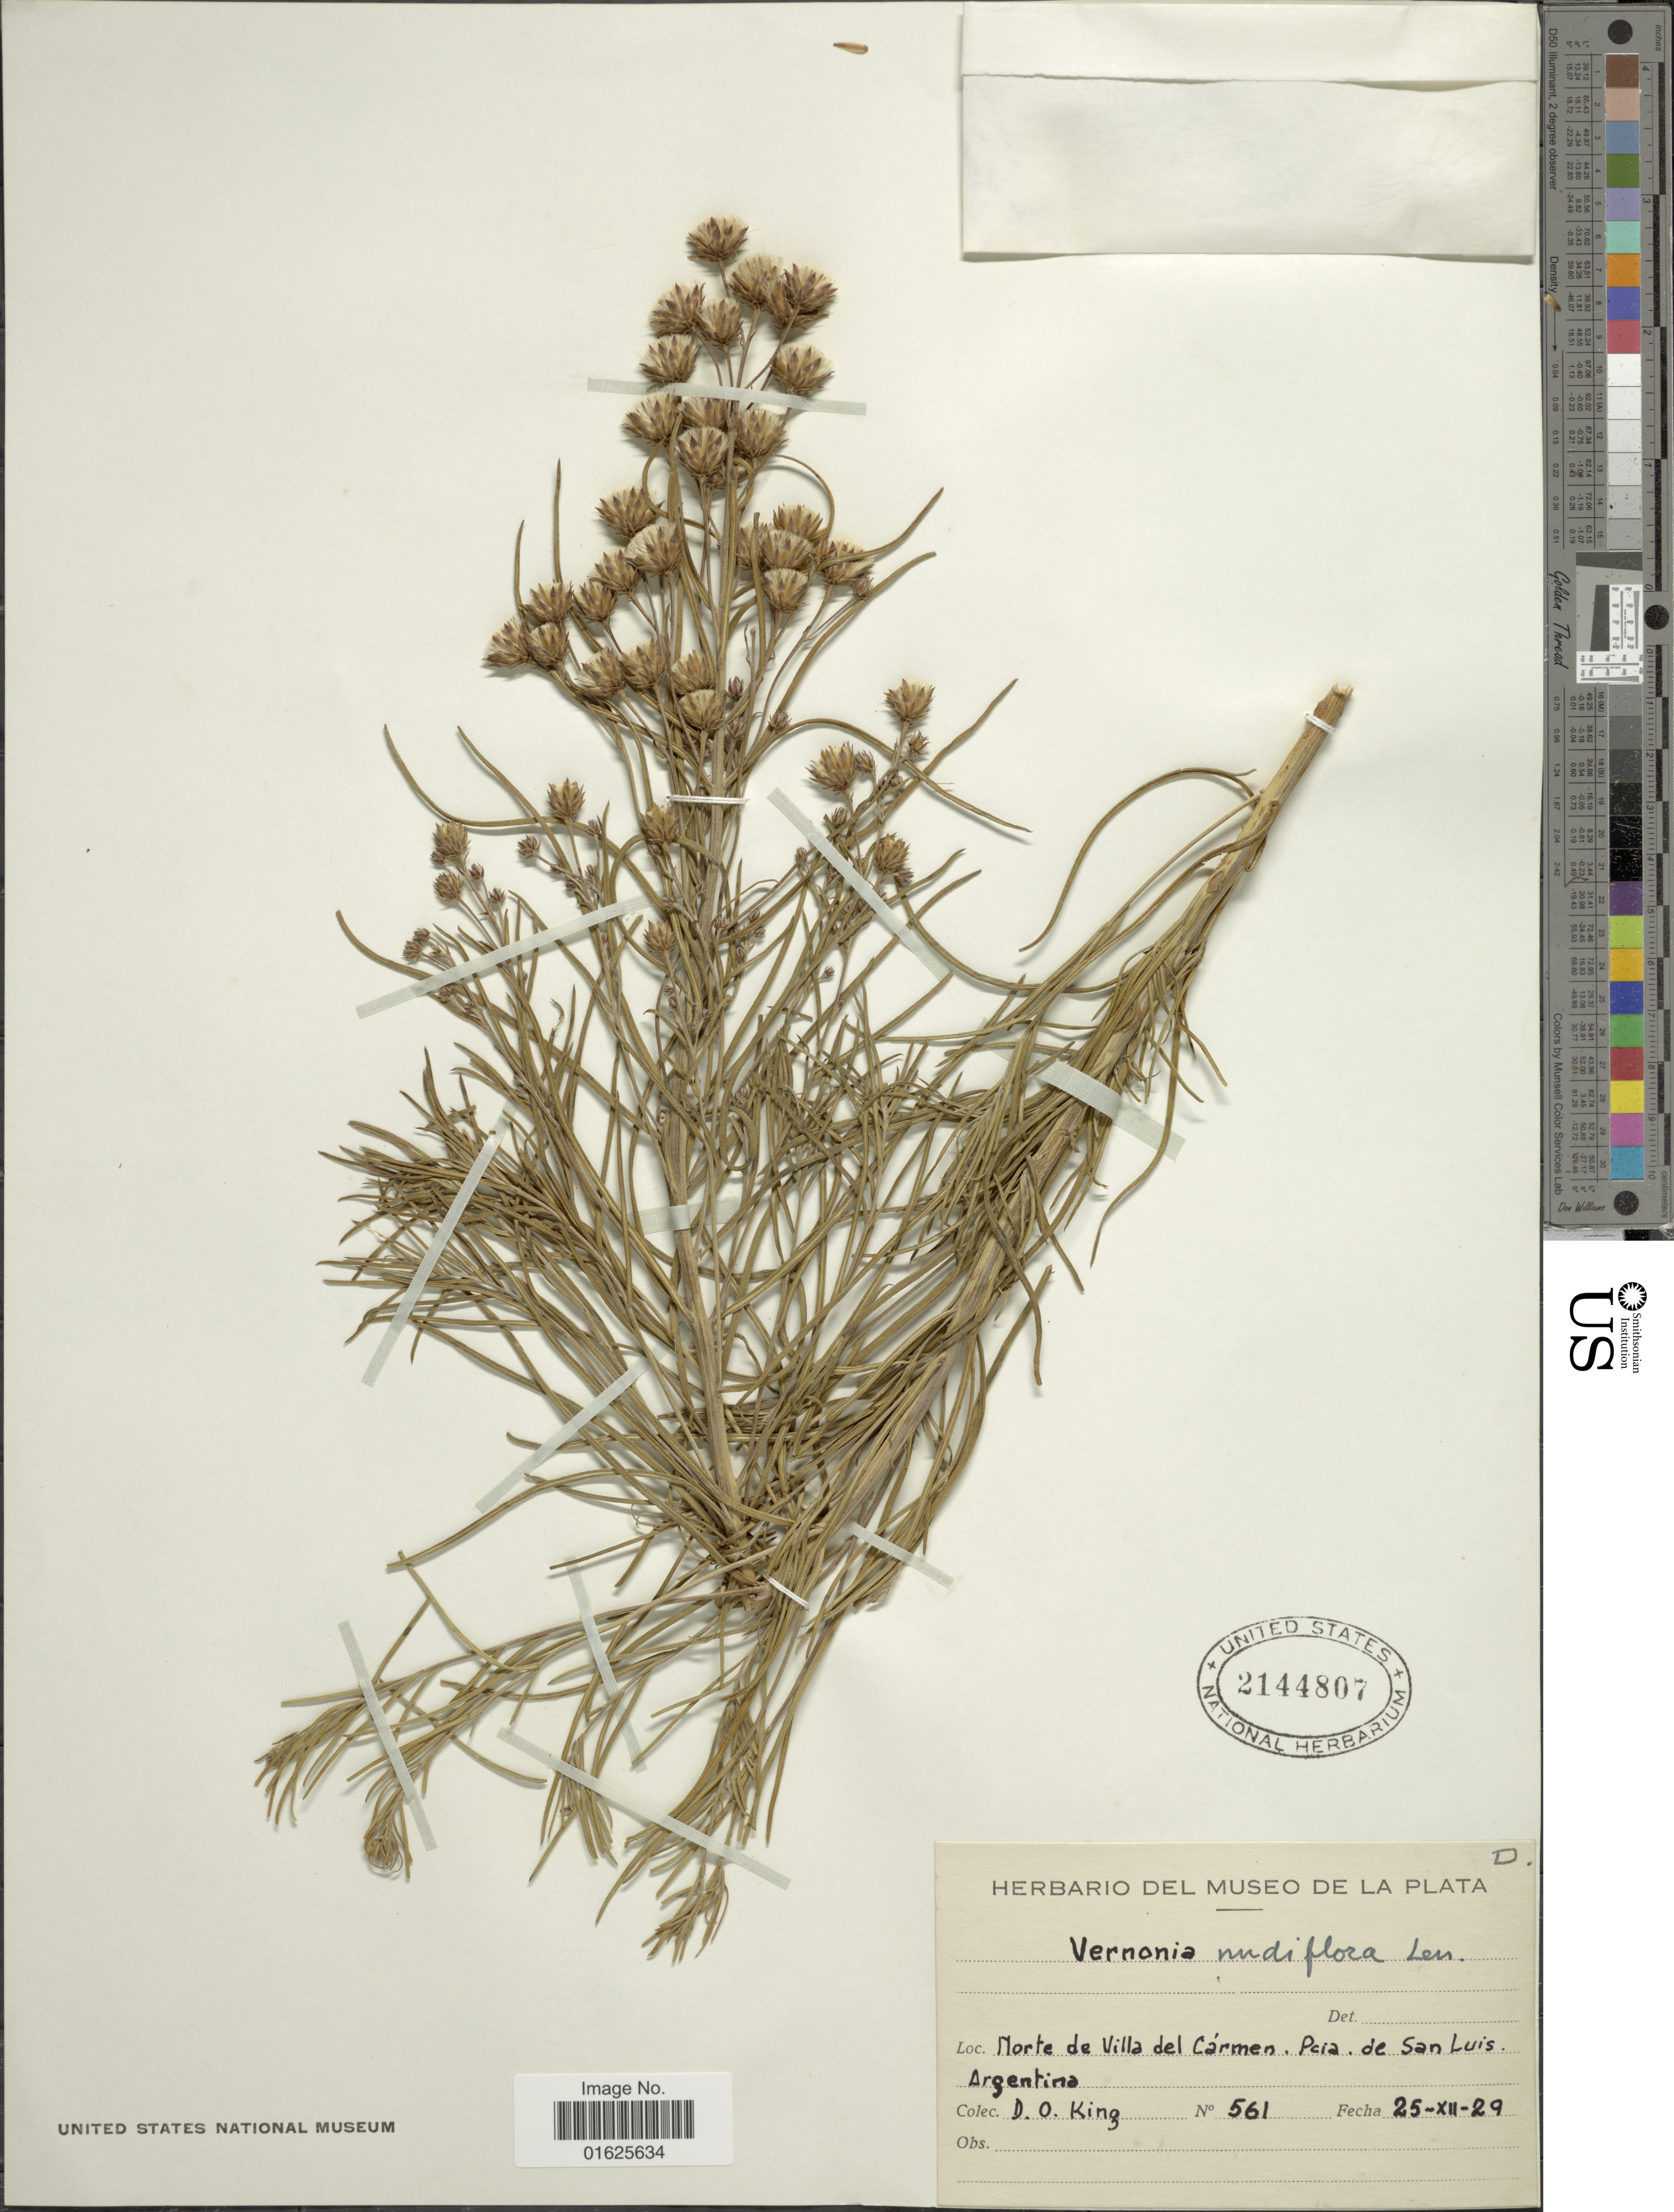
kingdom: Plantae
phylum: Tracheophyta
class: Magnoliopsida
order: Asterales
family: Asteraceae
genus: Vernonanthura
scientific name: Vernonanthura nudiflora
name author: (Less.) H. Rob.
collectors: D. King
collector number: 561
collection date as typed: Transcribed d/m/y: 25/12/29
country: Argentina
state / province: San Luis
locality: Norte de Villa del Cármen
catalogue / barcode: US 2144807